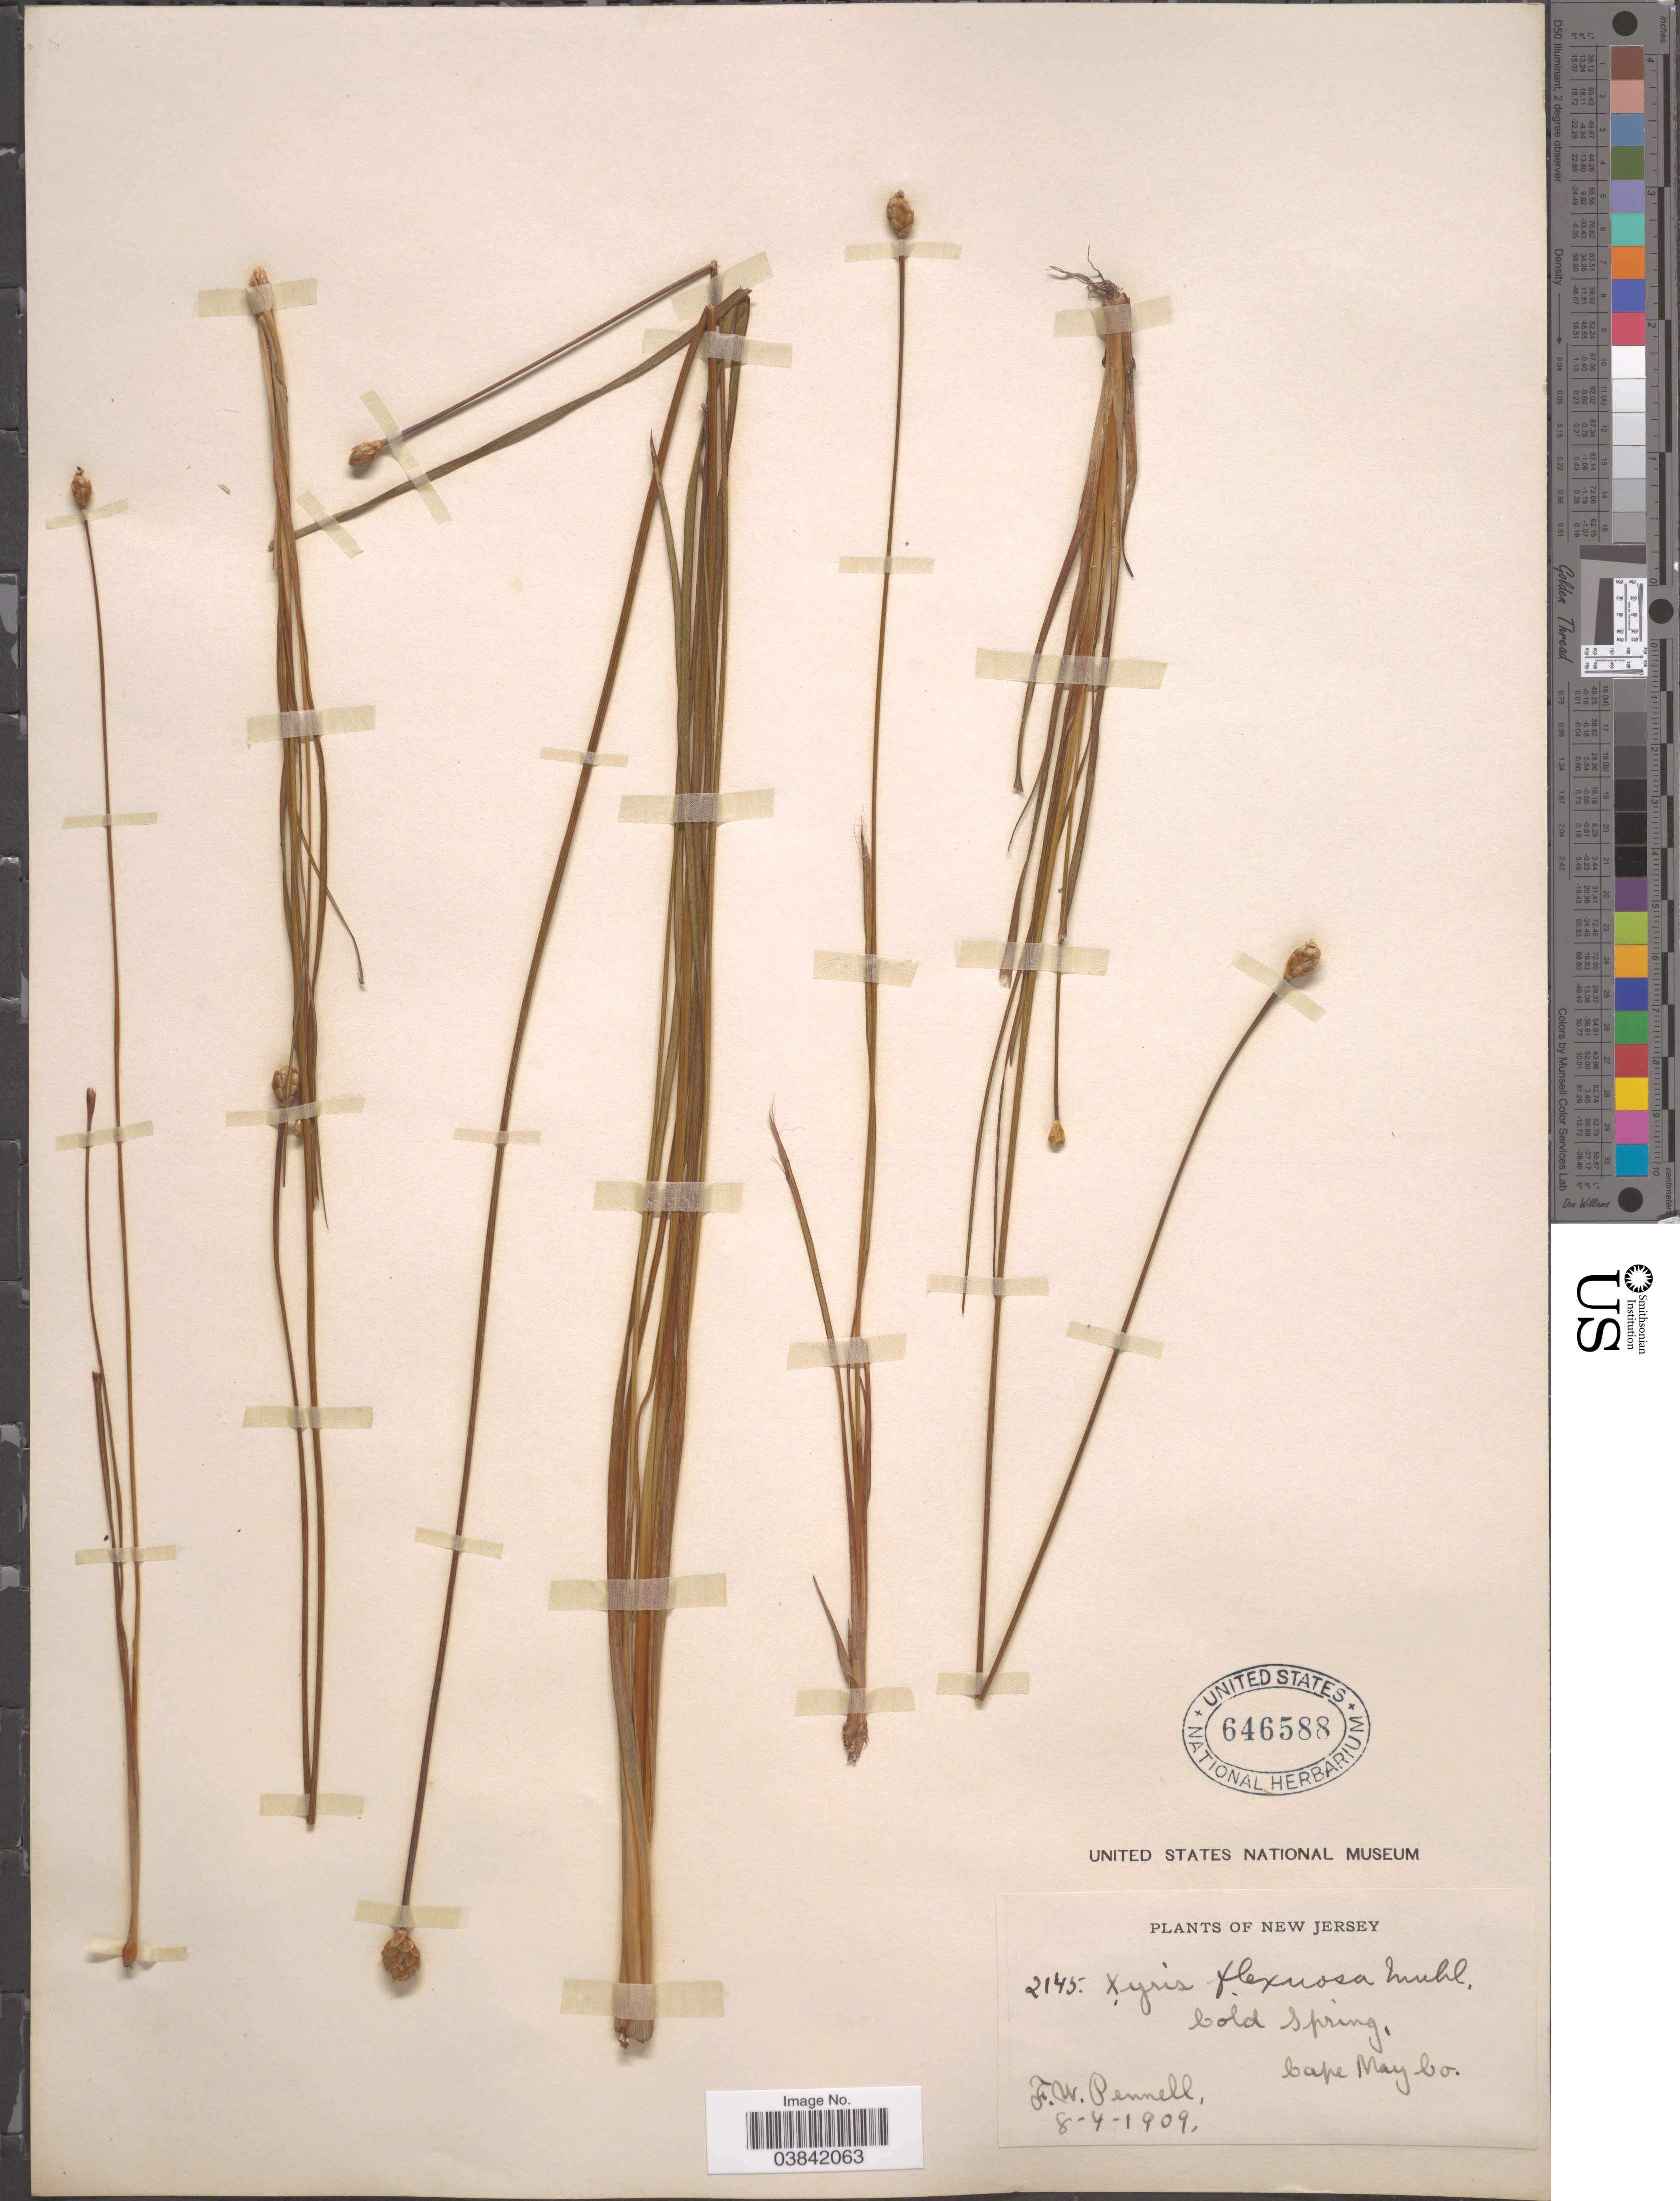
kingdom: Plantae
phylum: Tracheophyta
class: Liliopsida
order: Poales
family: Xyridaceae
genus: Xyris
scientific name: Xyris torta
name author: Sm.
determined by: Strong, Mark T., (BOT), Smithsonian Institution - National Museum of Natural History (UNITED STATES)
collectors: F. W. Pennell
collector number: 2145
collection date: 1909-08-04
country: United States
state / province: New Jersey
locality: Cold Spring, Cape May Co.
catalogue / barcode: US 646588